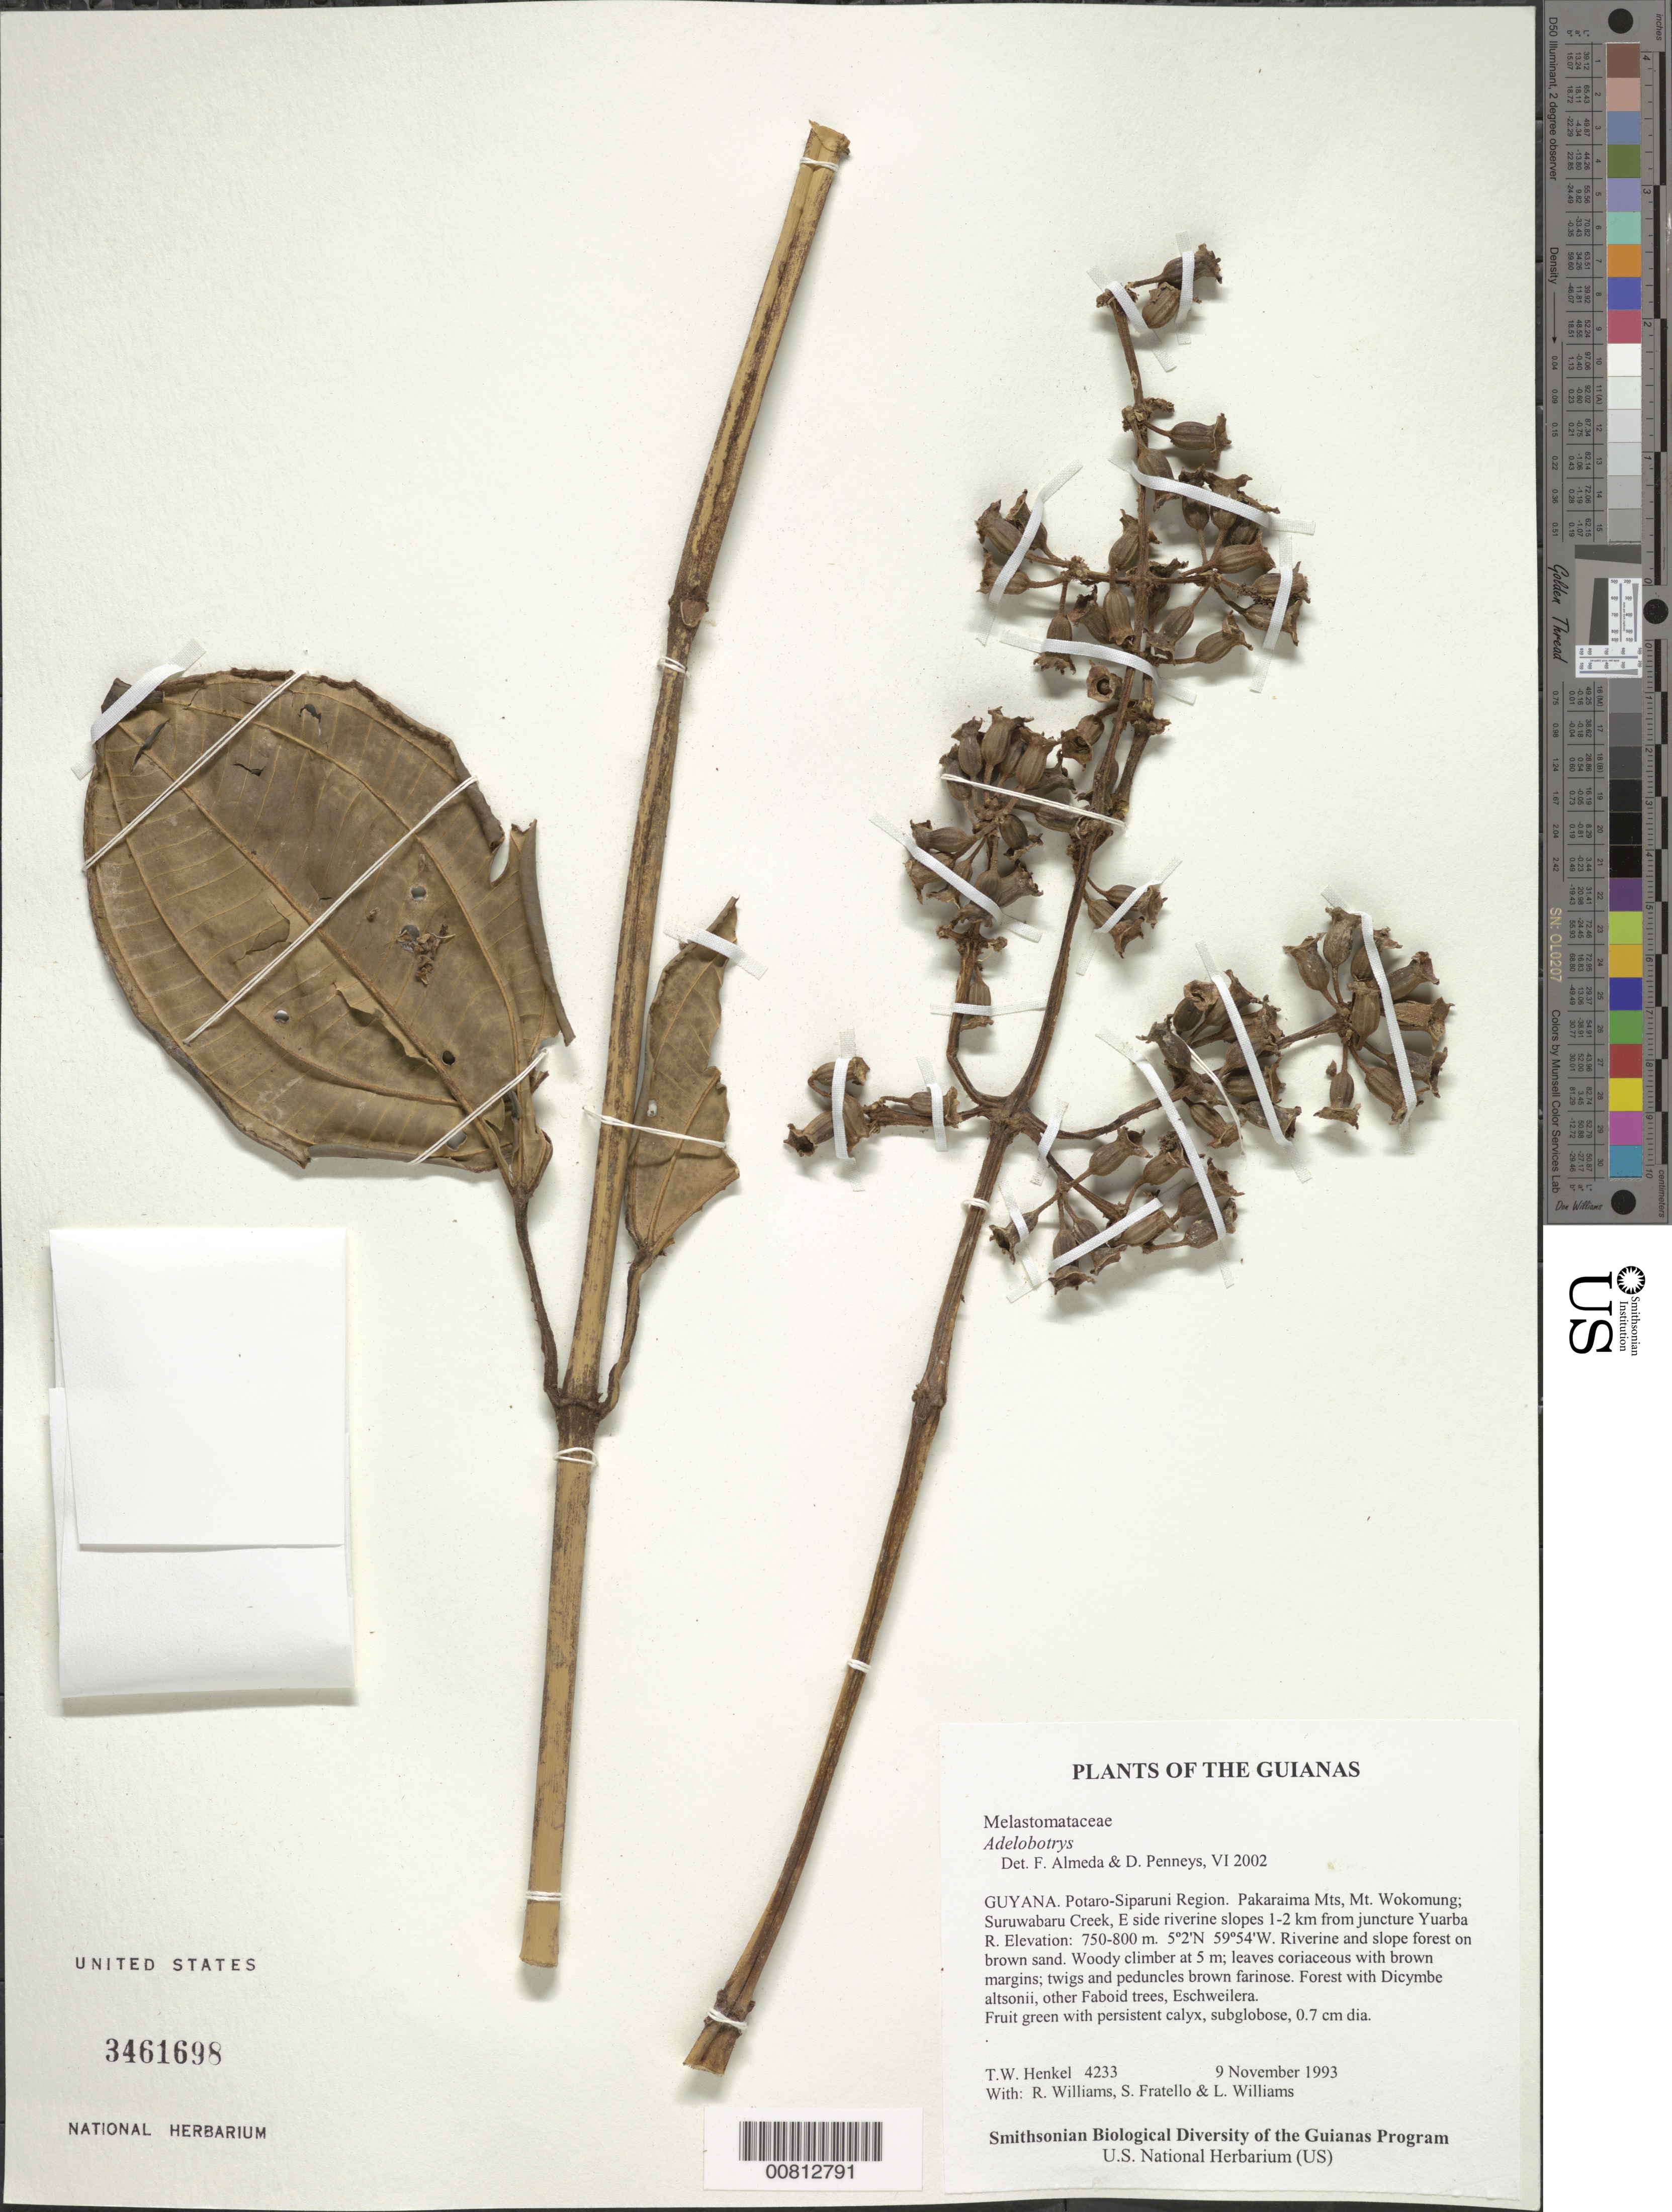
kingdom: Plantae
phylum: Tracheophyta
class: Magnoliopsida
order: Myrtales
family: Melastomataceae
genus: Adelobotrys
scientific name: Adelobotrys sp.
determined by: Almeda, F.; Penneys, D. S.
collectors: T. Henkel, R. Williams, S. Fratello & L. Williams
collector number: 4233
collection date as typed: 9 November 1993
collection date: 1993-11-09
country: Guyana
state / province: Potaro-Siparuni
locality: Pakaraima Mts, Mt. Wokomung; Suruwabaru Creek, E side riverine slopes 1-2 km from juncture Yuarba R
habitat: Riverine and slope forest on brown sand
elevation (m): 750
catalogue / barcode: US 3461698